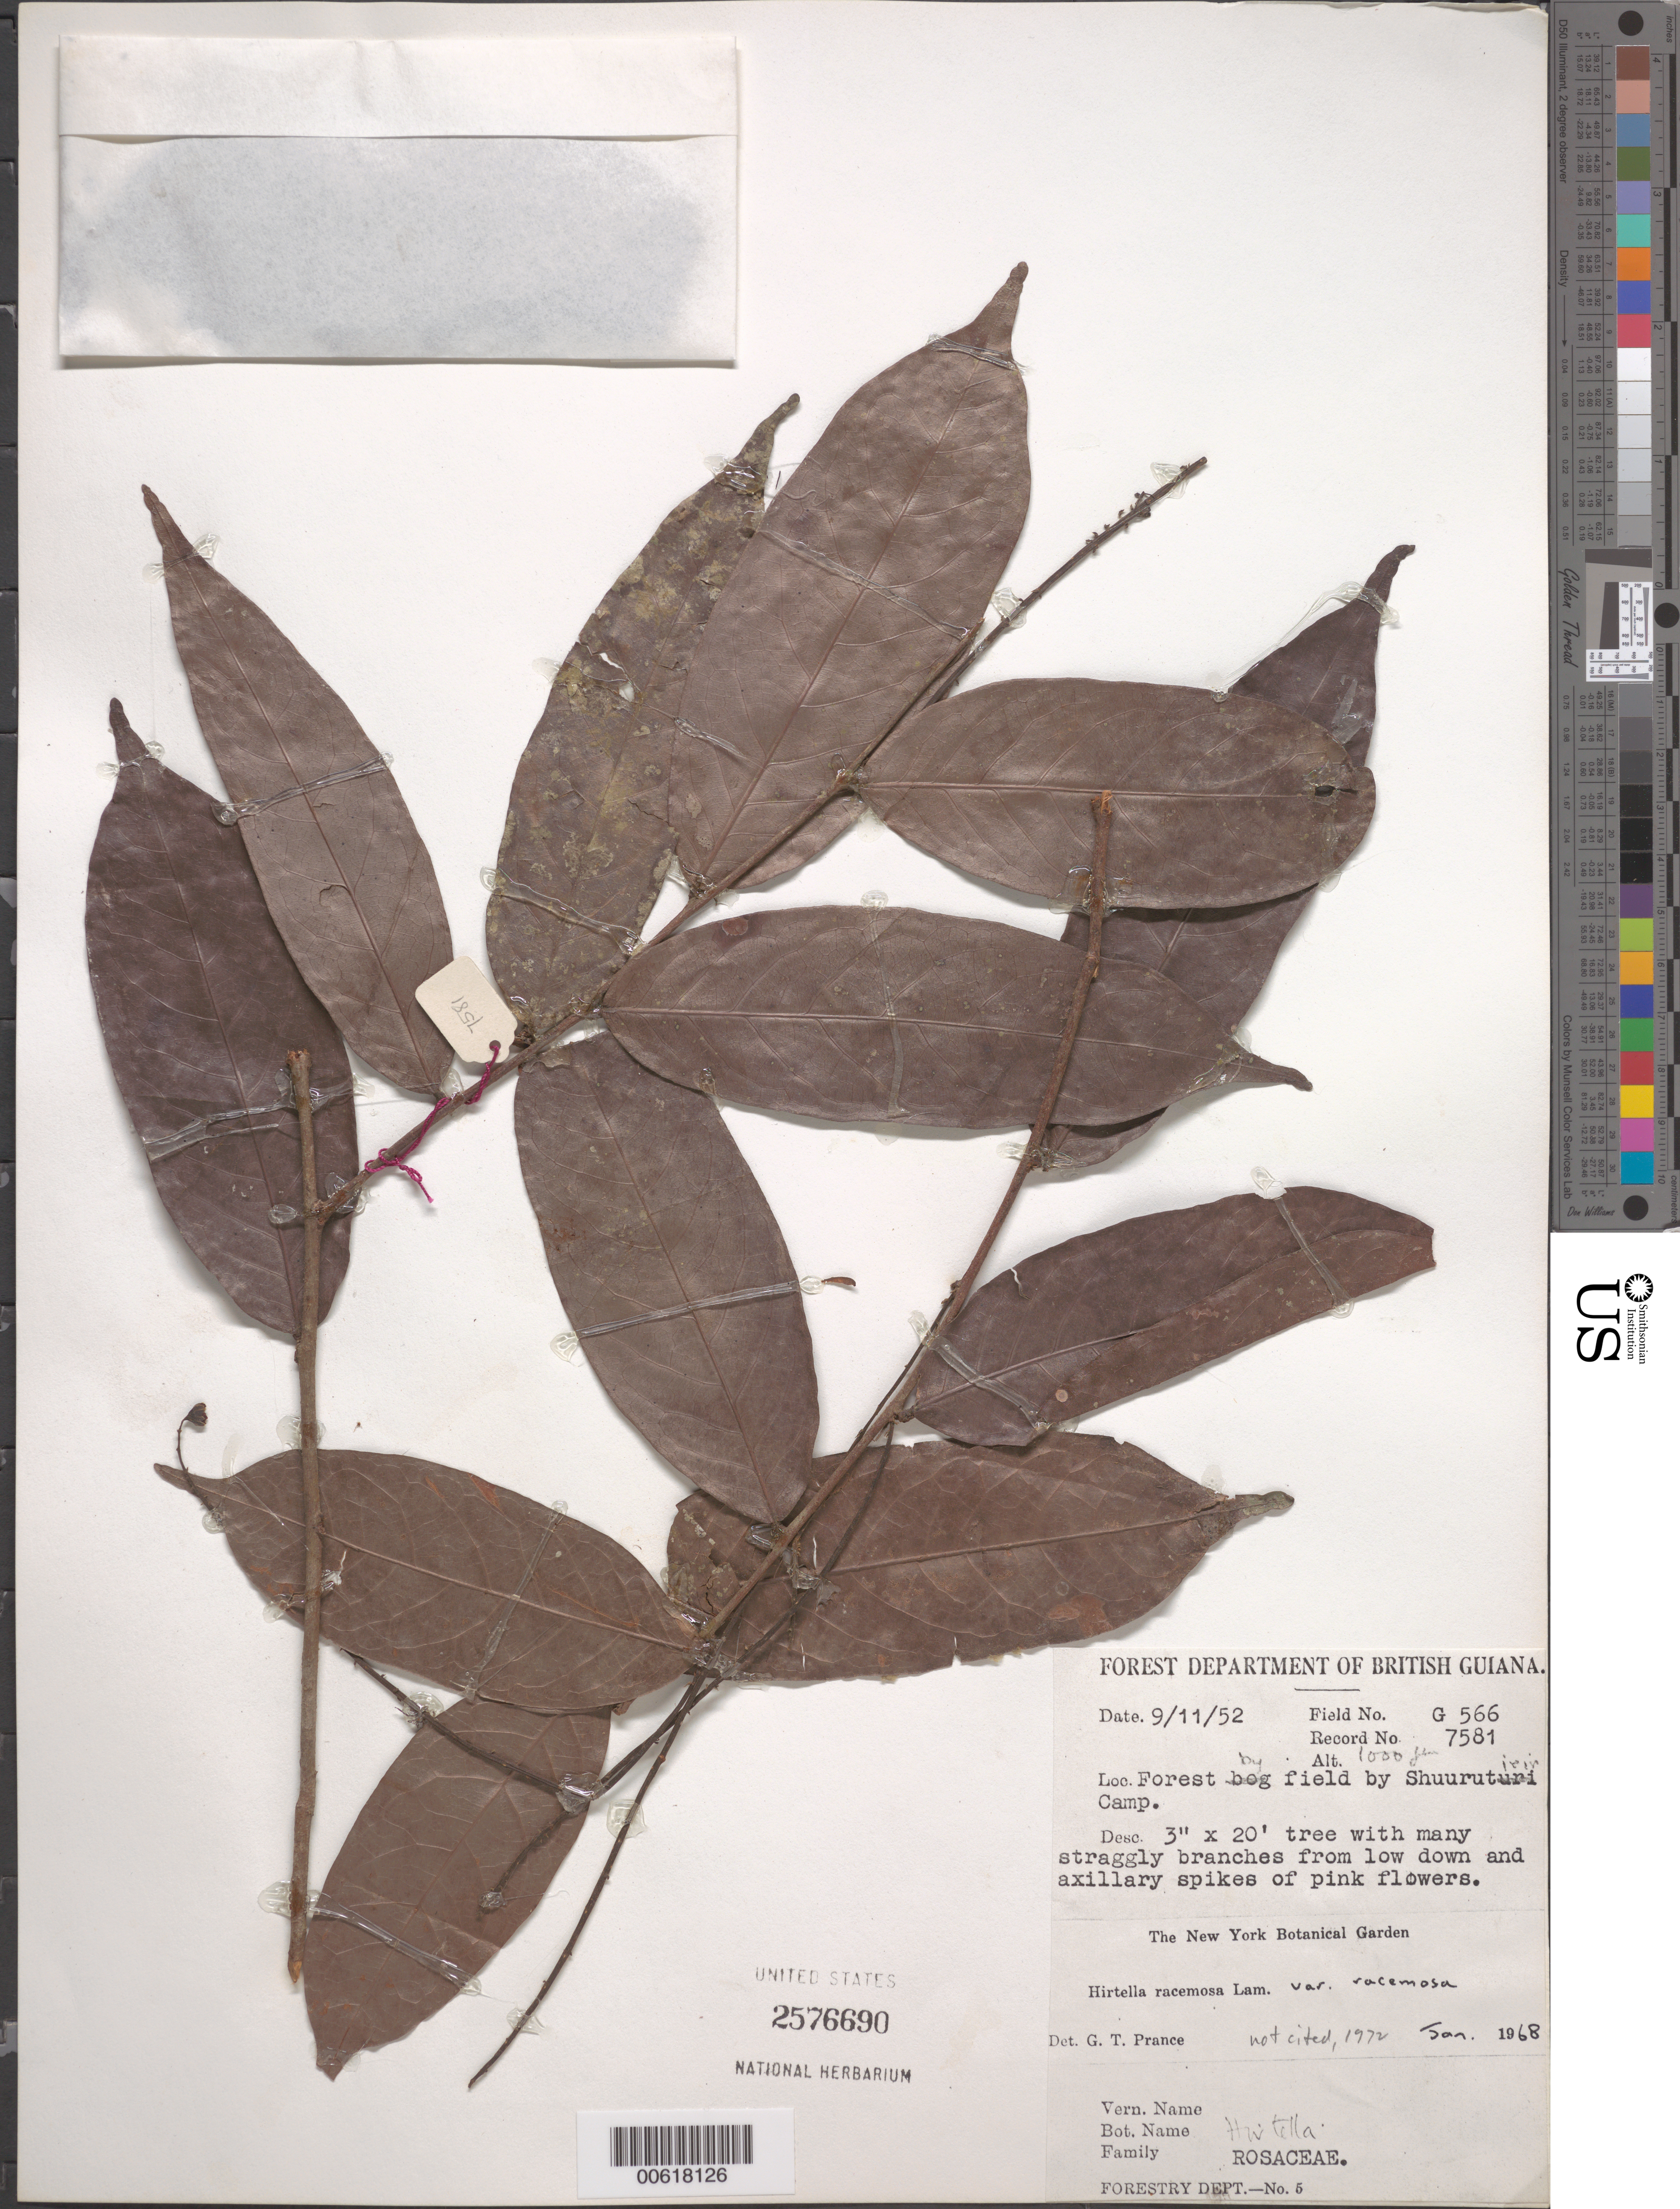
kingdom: Plantae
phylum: Tracheophyta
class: Magnoliopsida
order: Malpighiales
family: Chrysobalanaceae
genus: Hirtella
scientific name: Hirtella racemosa var. racemosa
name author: Lam.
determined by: Prance, G. T.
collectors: Forest Dept. B. G. & British Guiana Forestry Dept.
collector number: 7581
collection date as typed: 9-Nov-52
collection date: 1952-11-09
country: Guyana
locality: Shuurutieir Camp, by field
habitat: Forest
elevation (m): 305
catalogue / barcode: US 2576690